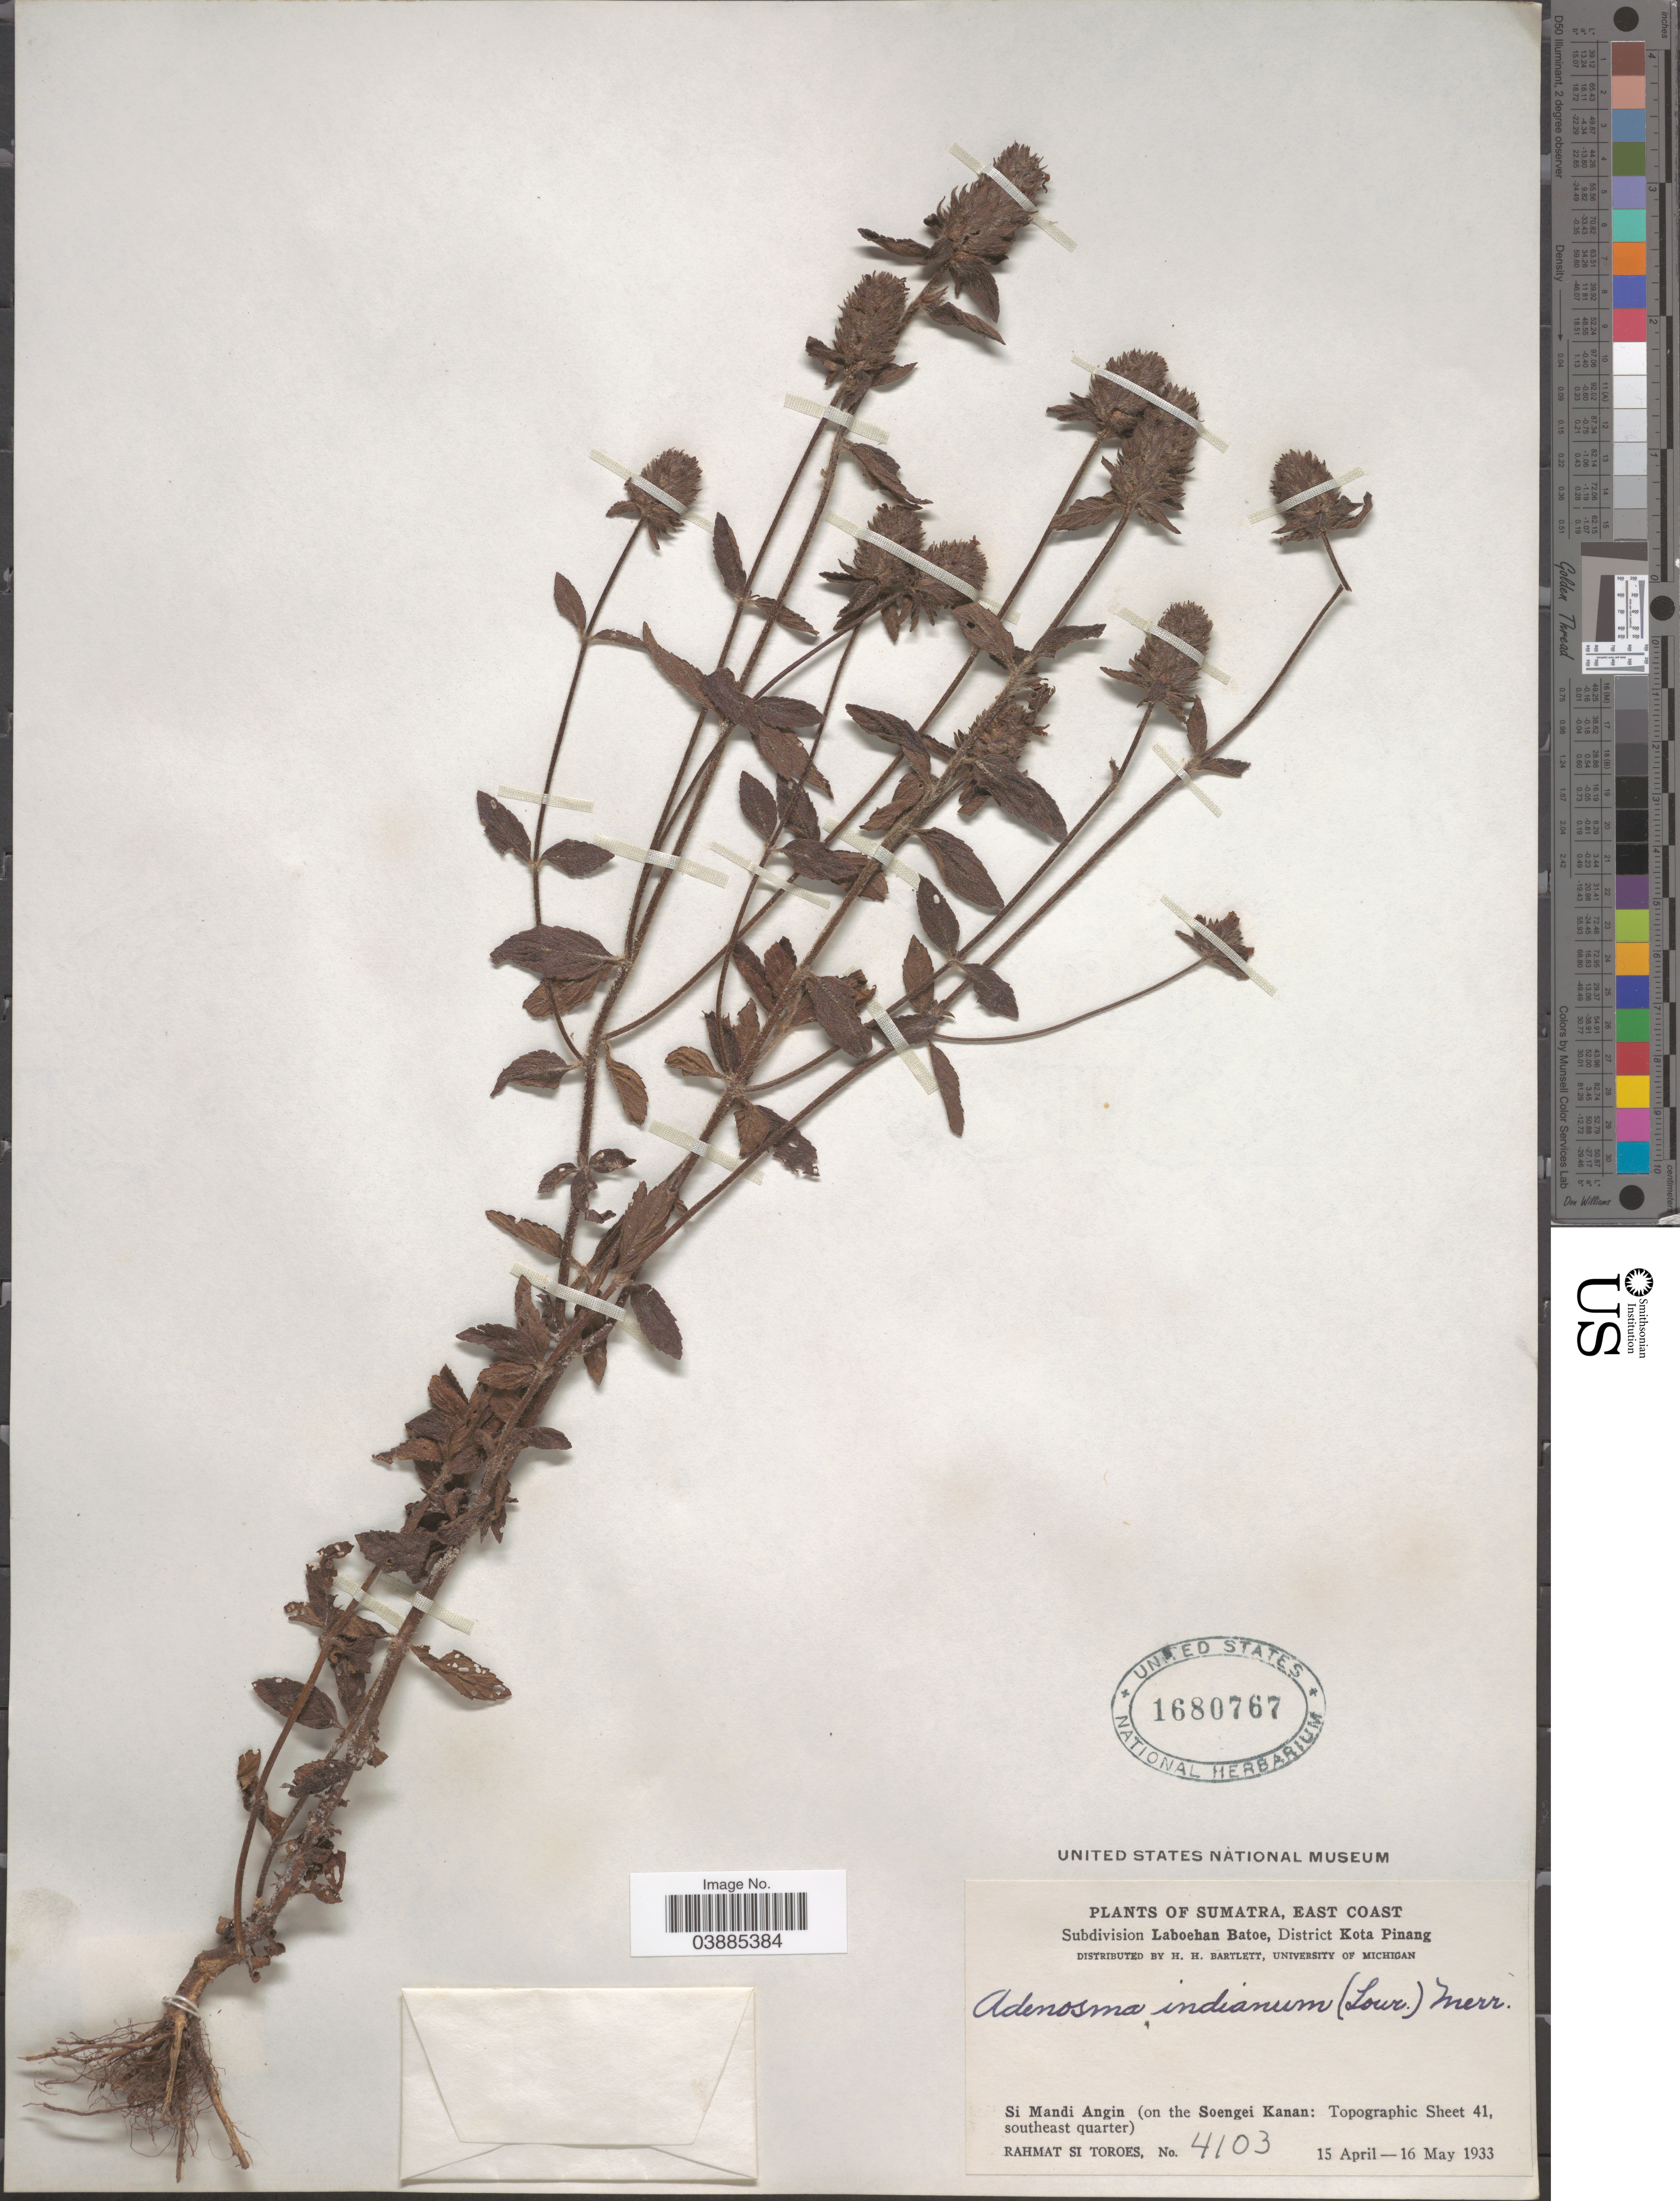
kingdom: Plantae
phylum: Tracheophyta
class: Magnoliopsida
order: Lamiales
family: Plantaginaceae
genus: Adenosma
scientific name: Adenosma indianum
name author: (Lour.) Merr.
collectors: Rahmat Si Boeea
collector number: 4103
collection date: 1933-04-15/1933-05-16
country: Indonesia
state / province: Sumatra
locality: East Coast. Subdivision Laboehan Batoe, District Kota Pinang. Si Mandi Angin (on the Soengei Kanan: Topographic Sheet 41, southeast quarter).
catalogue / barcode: US 1680767